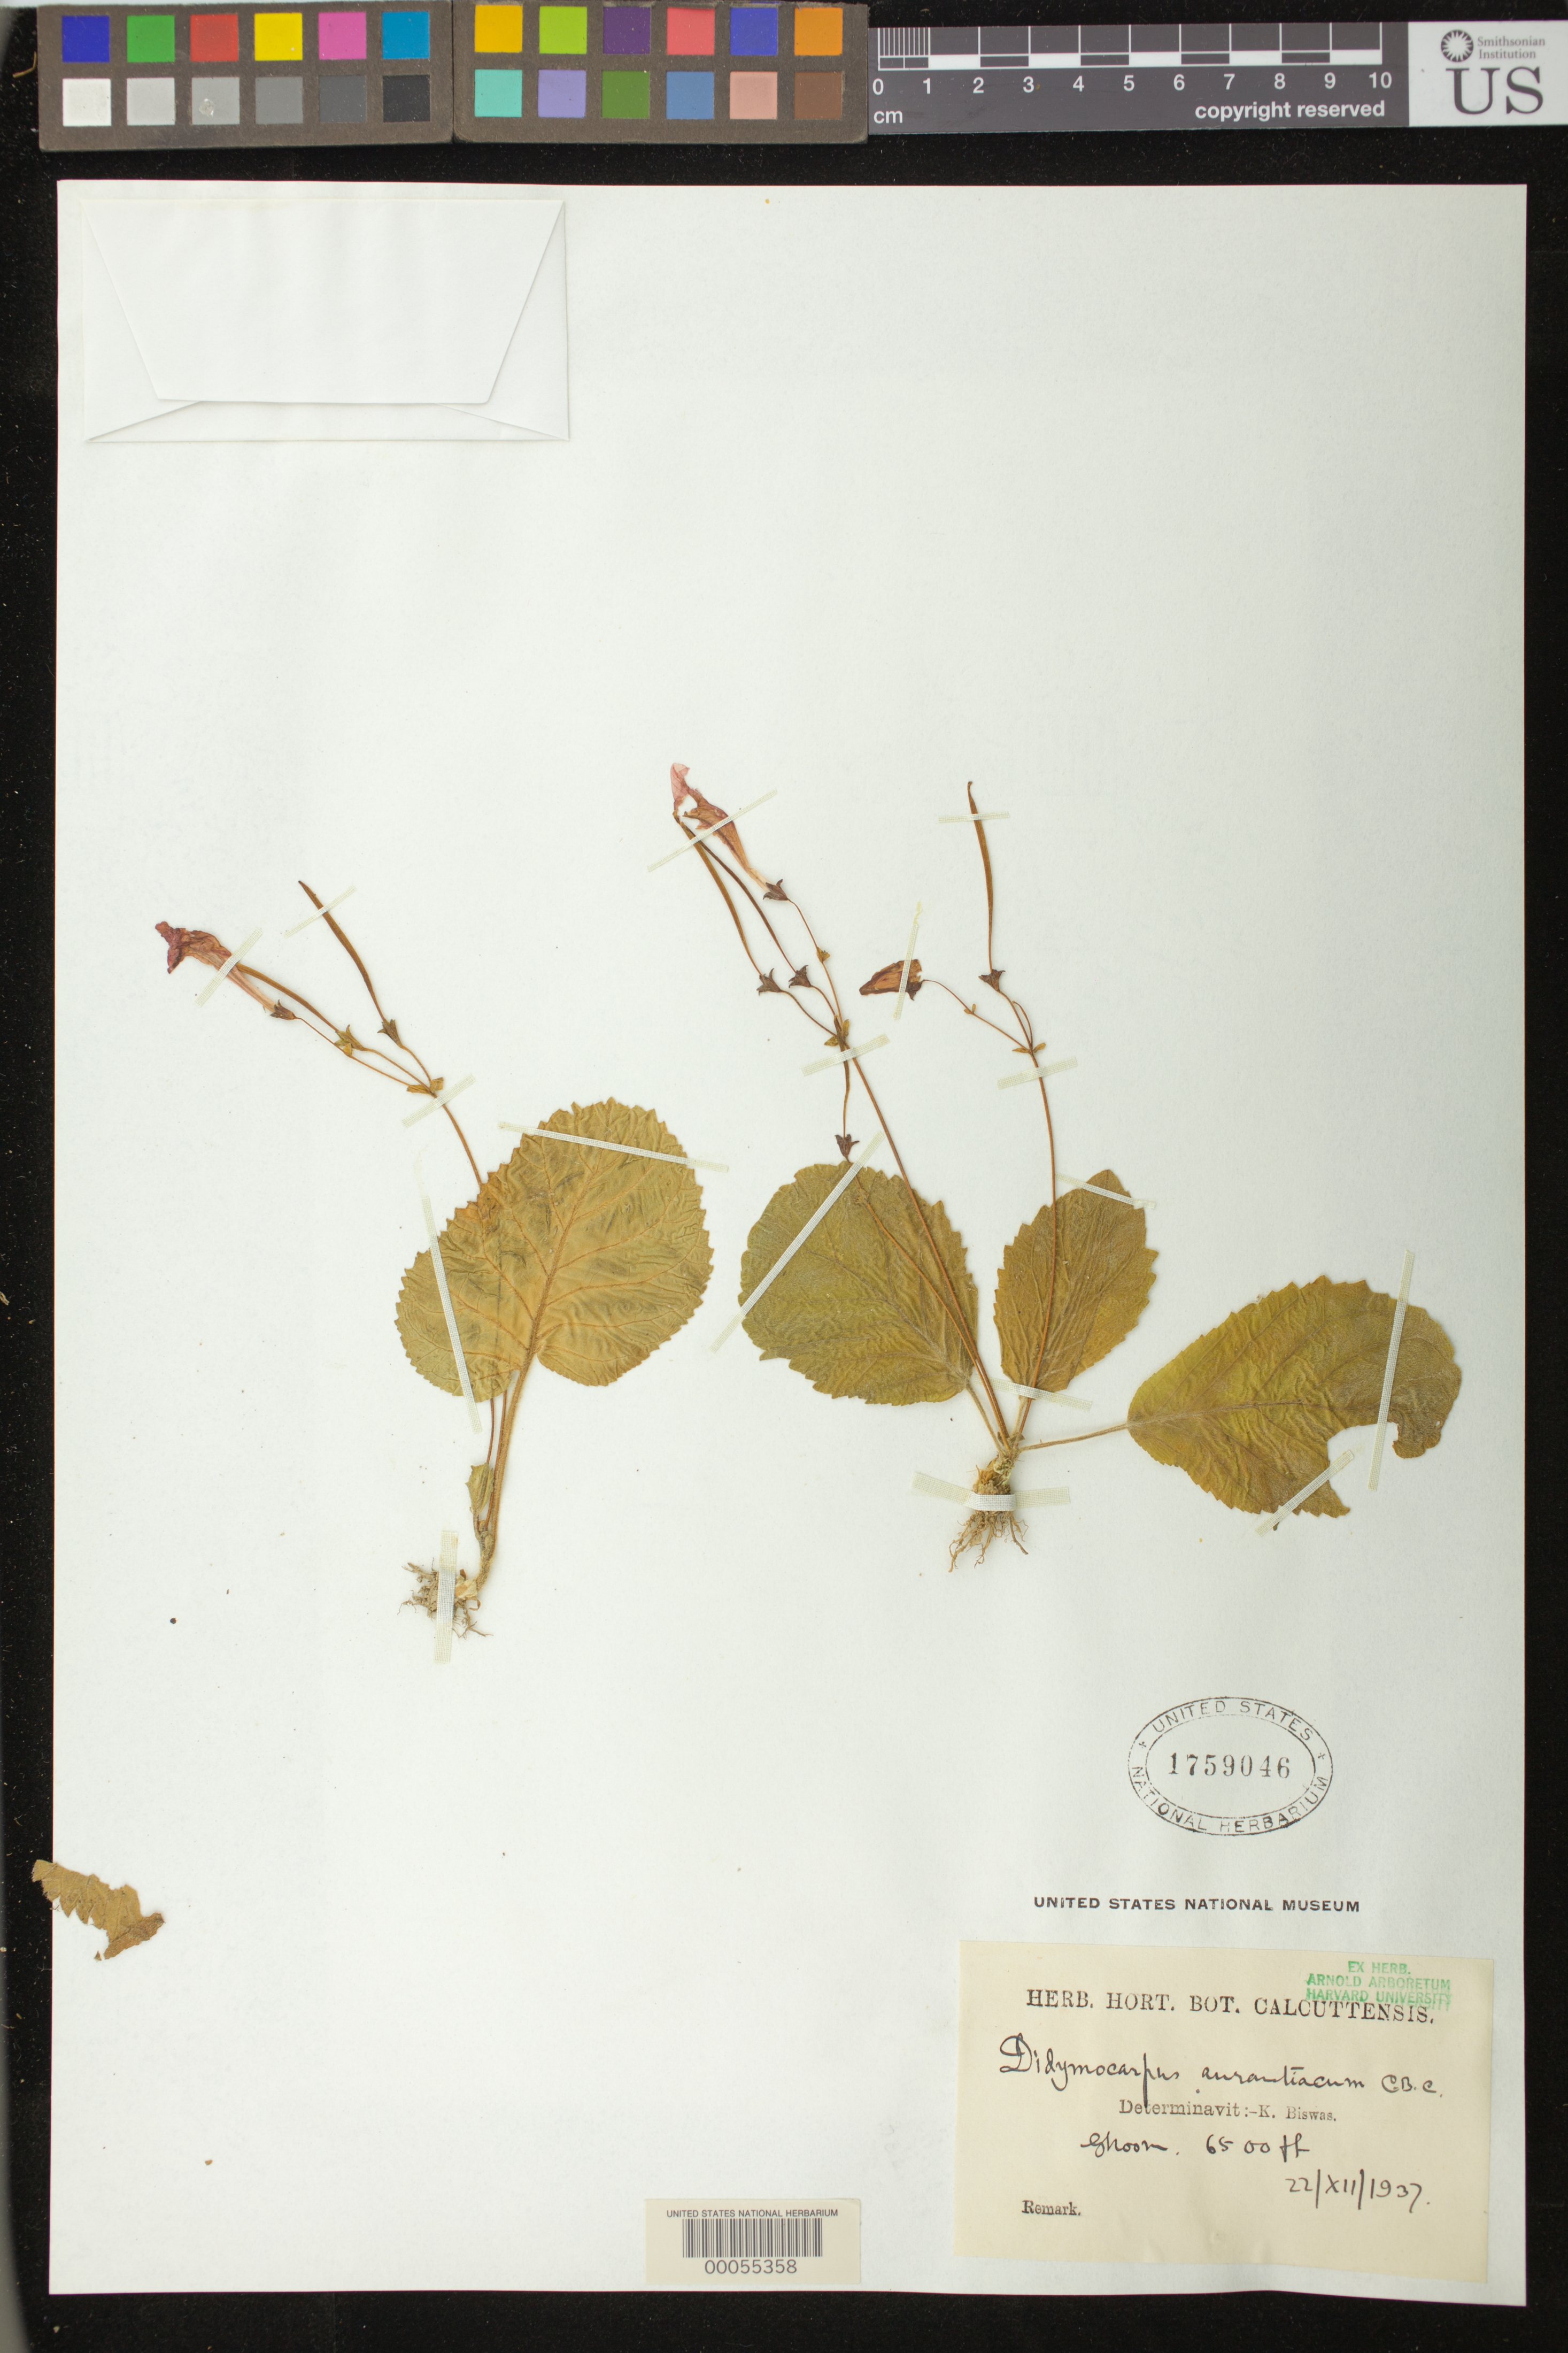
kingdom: Plantae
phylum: Tracheophyta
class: Magnoliopsida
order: Lamiales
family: Gesneriaceae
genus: Didymocarpus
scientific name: Didymocarpus aurantiacus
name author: C.B. Clarke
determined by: Biswas, K.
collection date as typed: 22 Dec 1937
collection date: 1937-12-22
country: India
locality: Ghoon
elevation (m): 1981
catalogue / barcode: US 1759046